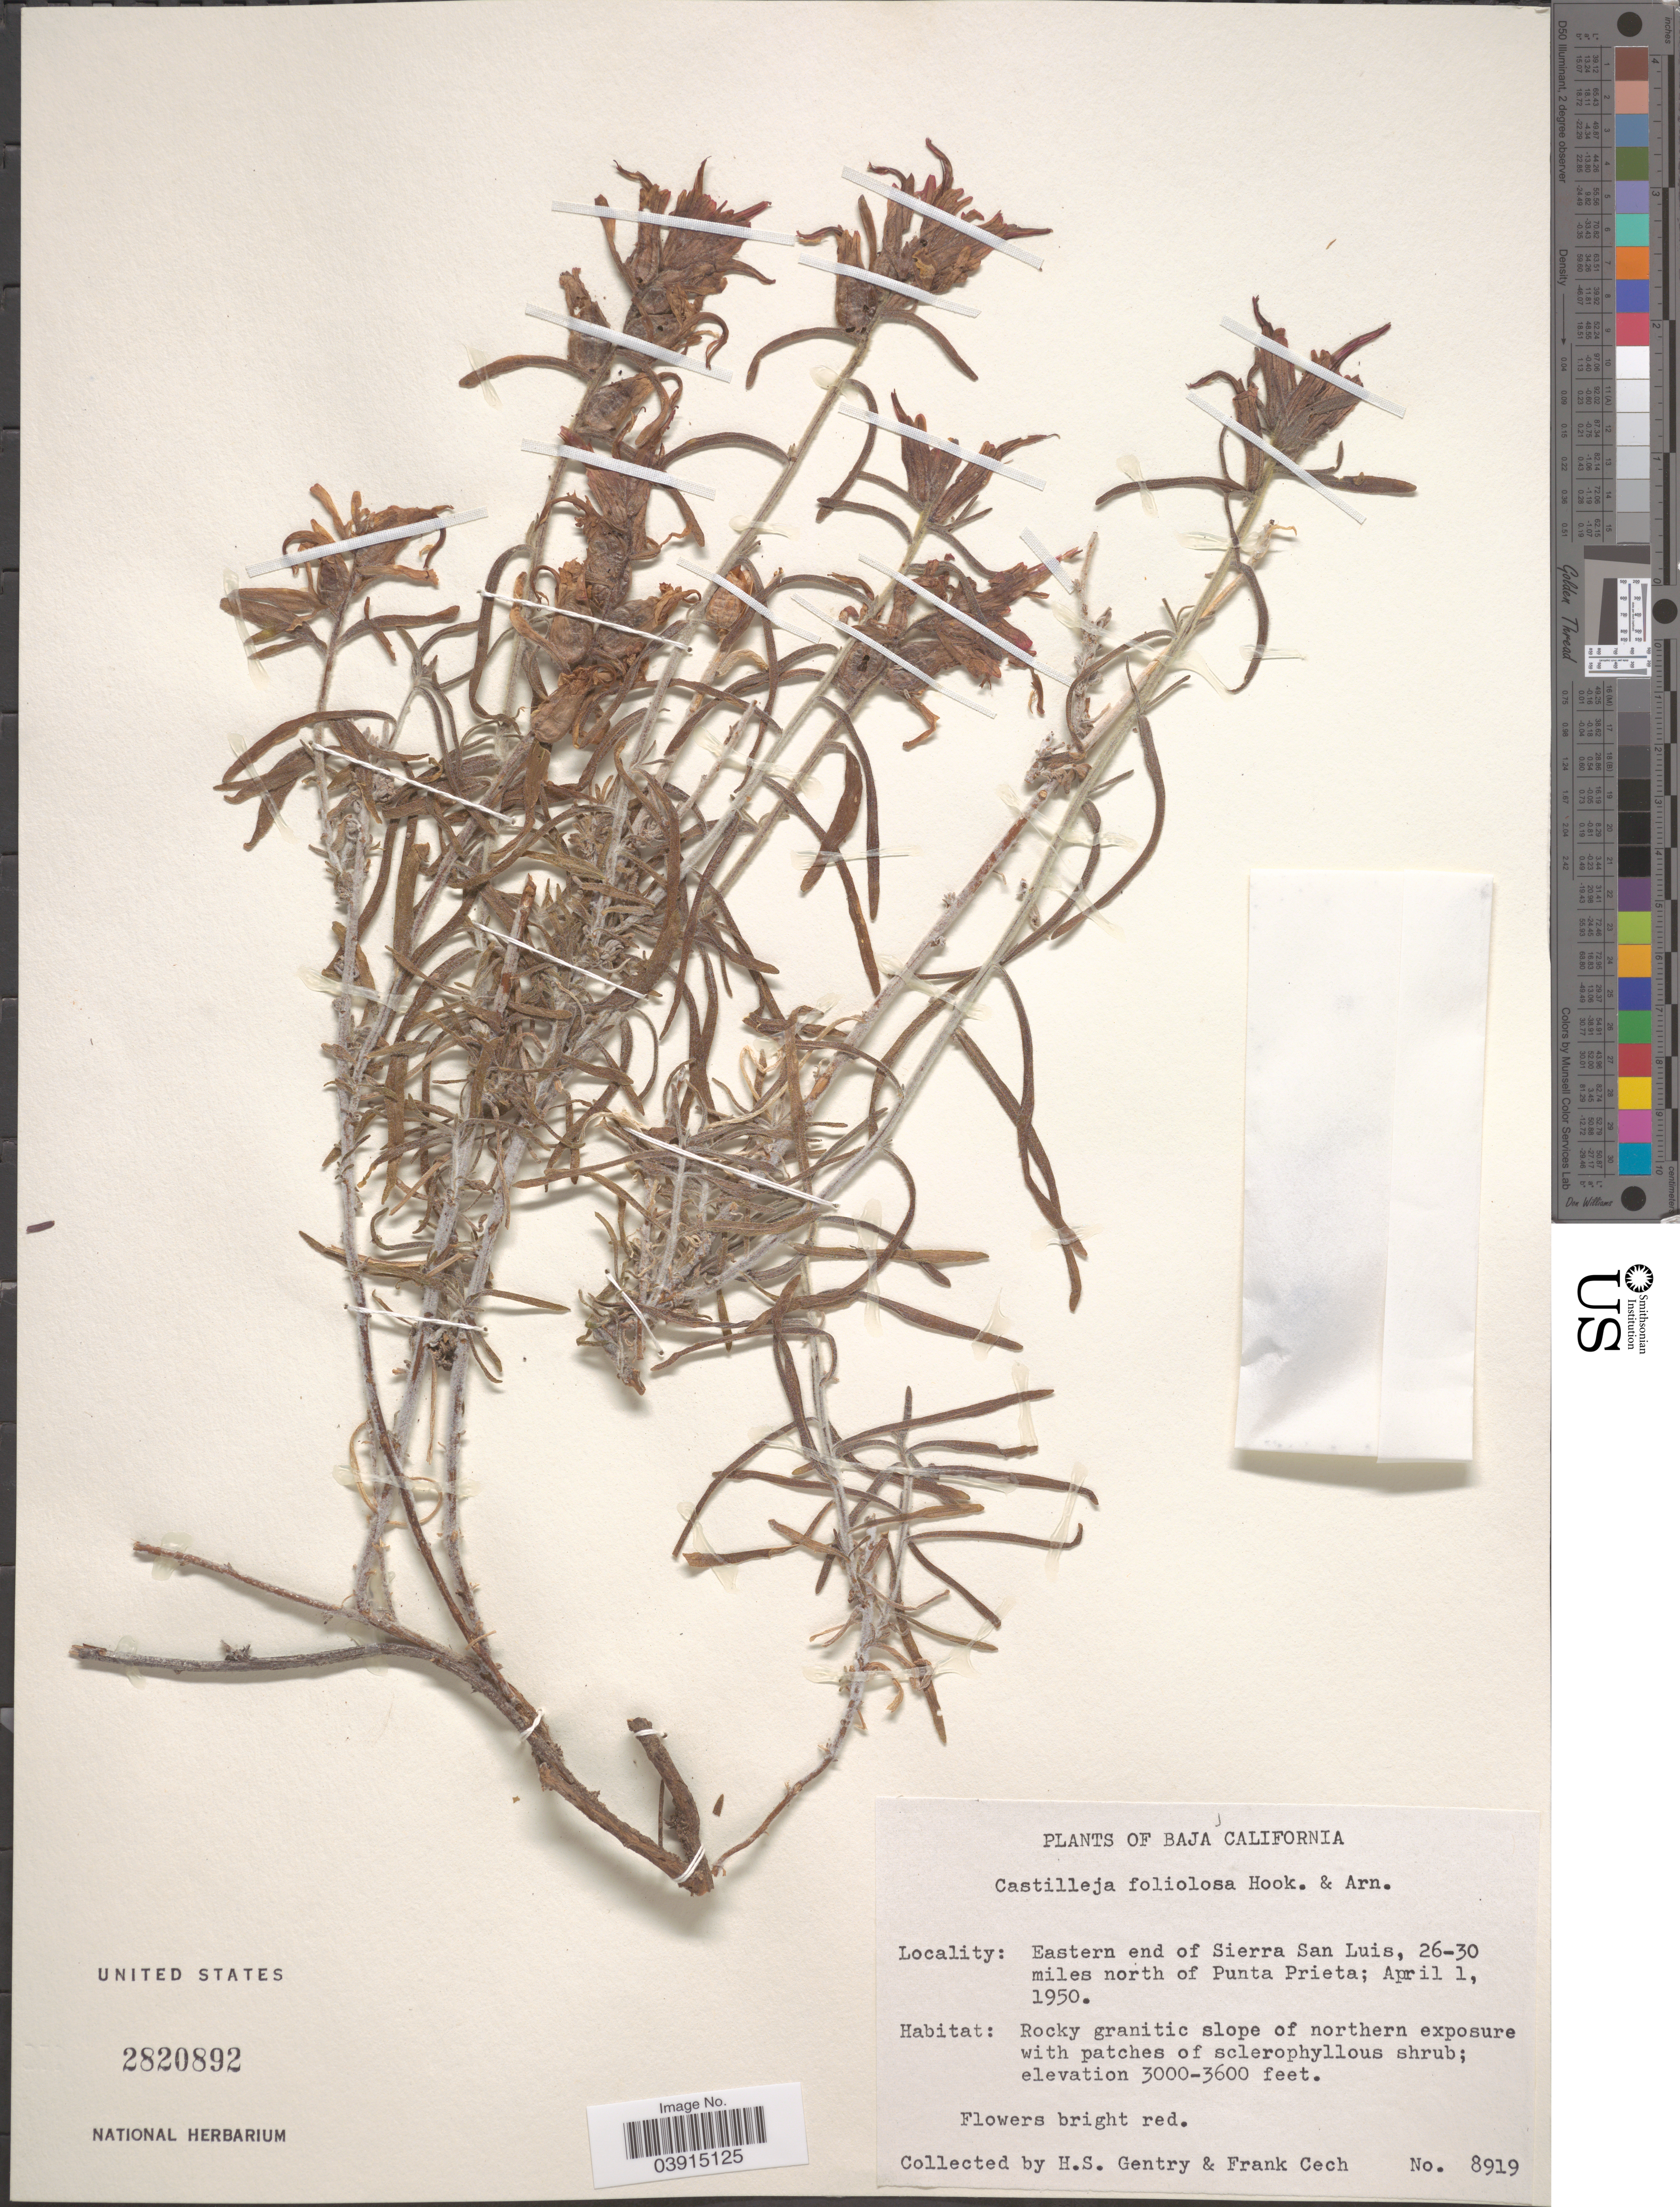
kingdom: Plantae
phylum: Tracheophyta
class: Magnoliopsida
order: Lamiales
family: Orobanchaceae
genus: Castilleja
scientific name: Castilleja foliolosa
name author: Hook. f.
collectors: H. S. Gentry & F. Cech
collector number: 8919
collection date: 1950-04-01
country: Mexico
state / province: Baja California Norte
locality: Eastern end of Sierra San Luis, 26-30 miles north of Punta Prieta.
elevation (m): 914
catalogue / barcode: US 2820892